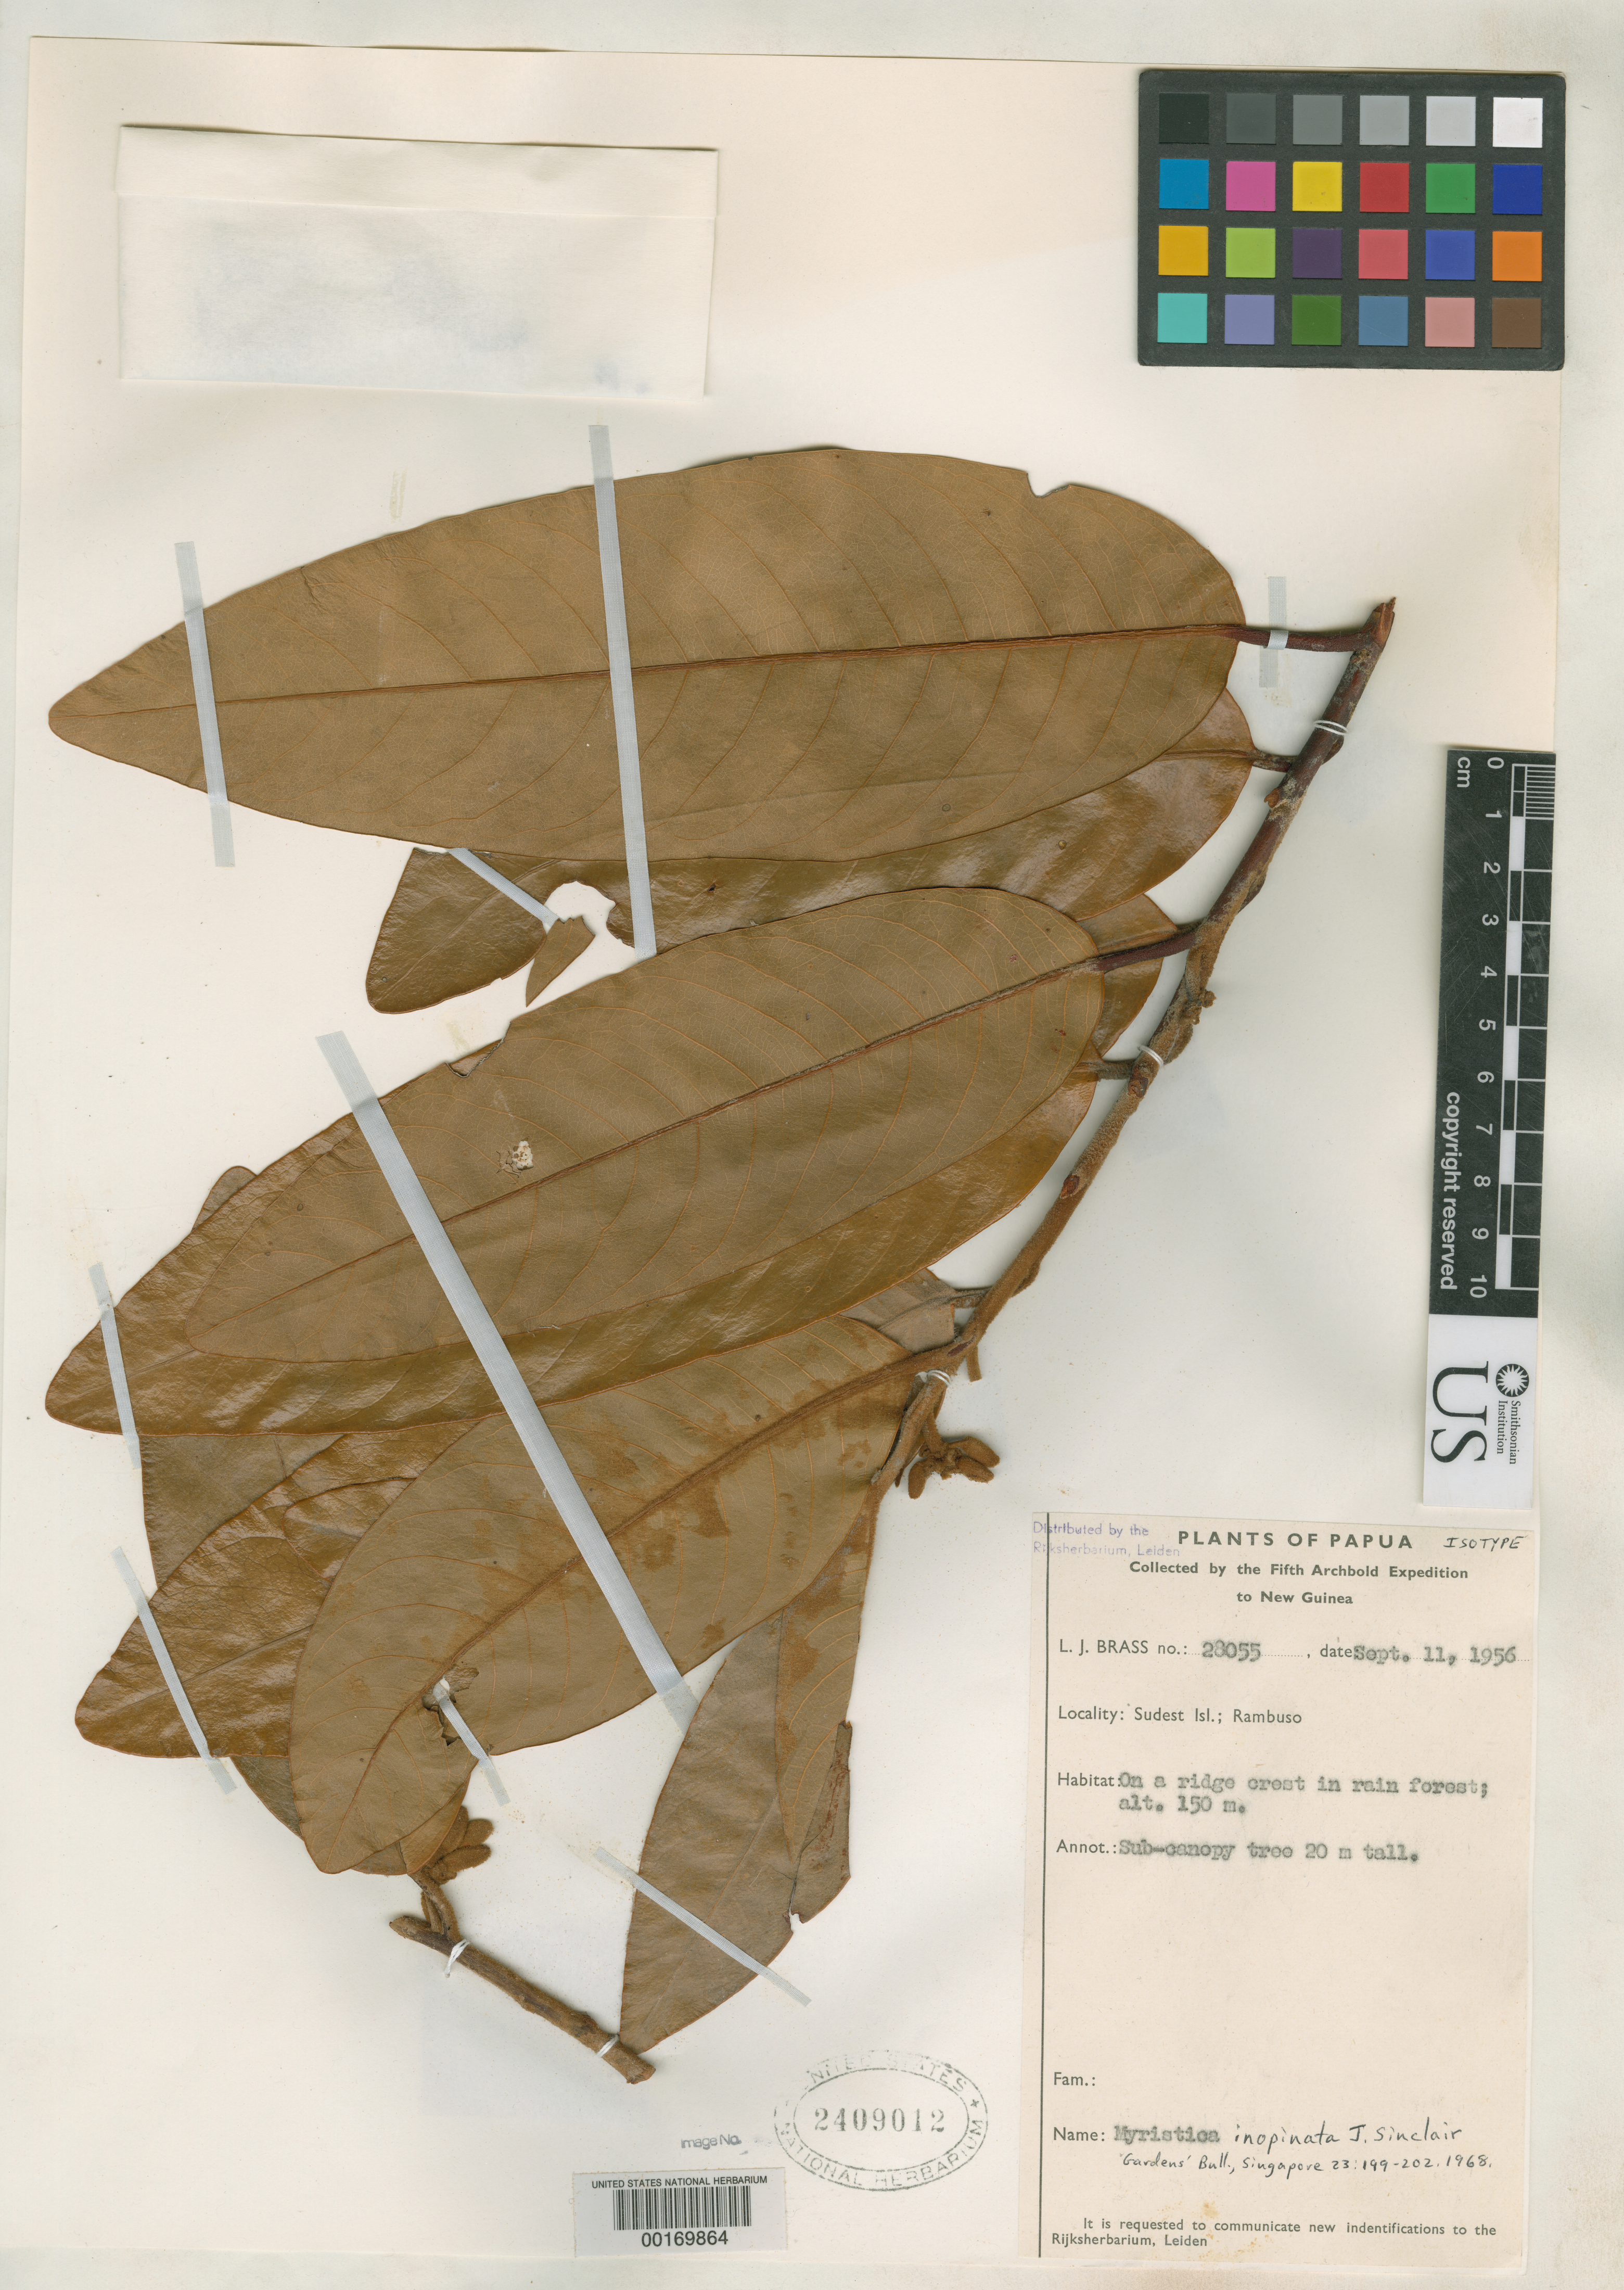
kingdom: Plantae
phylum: Tracheophyta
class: Magnoliopsida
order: Magnoliales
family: Myristicaceae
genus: Myristica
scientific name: Myristica inopinata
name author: J. Sinclair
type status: Isotype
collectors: L. J. Brass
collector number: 28055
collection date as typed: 11 Sep 1956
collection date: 1956-09-11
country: Papua New Guinea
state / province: Milne Bay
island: Sudest [Tagula]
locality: Rambuso. [Louisade Arch.]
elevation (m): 150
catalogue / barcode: US 2409012